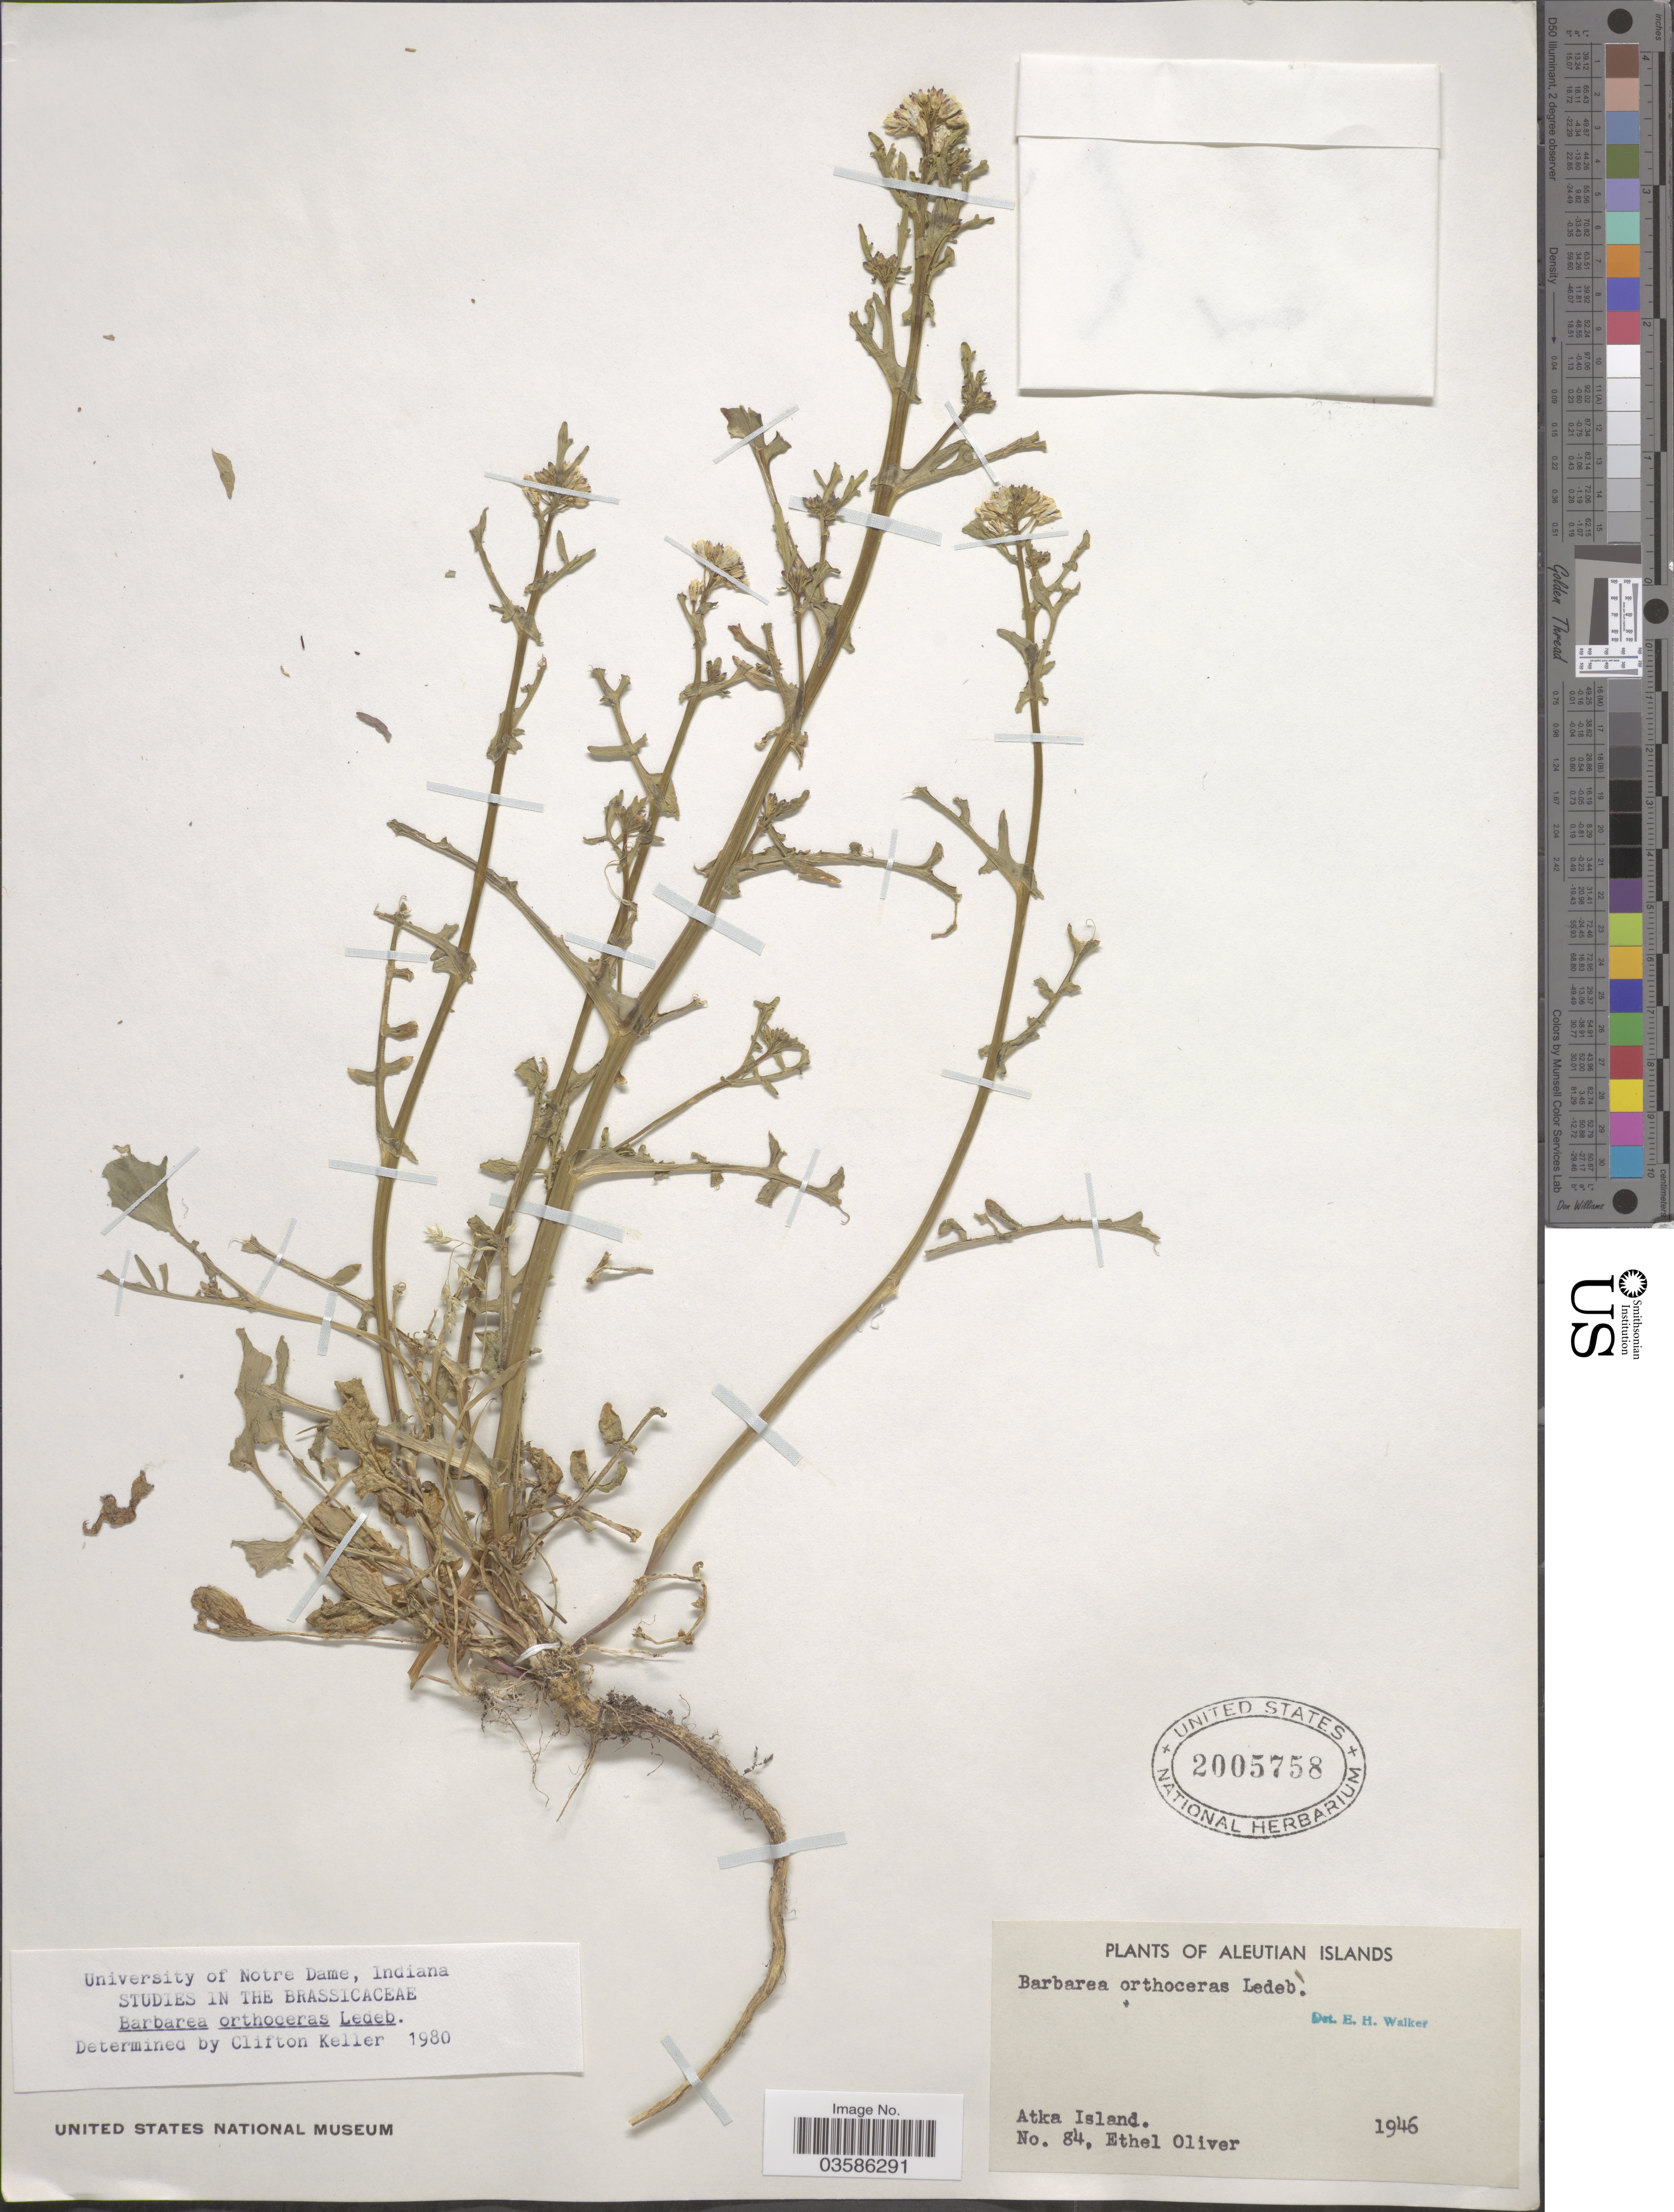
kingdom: Plantae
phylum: Tracheophyta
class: Magnoliopsida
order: Brassicales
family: Brassicaceae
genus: Barbarea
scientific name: Barbarea orthoceras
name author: Ledeb.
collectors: E. Oliver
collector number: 84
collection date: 1946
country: United States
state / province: Alaska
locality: Aleutian Islands. Atka Island.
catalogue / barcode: US 2005758